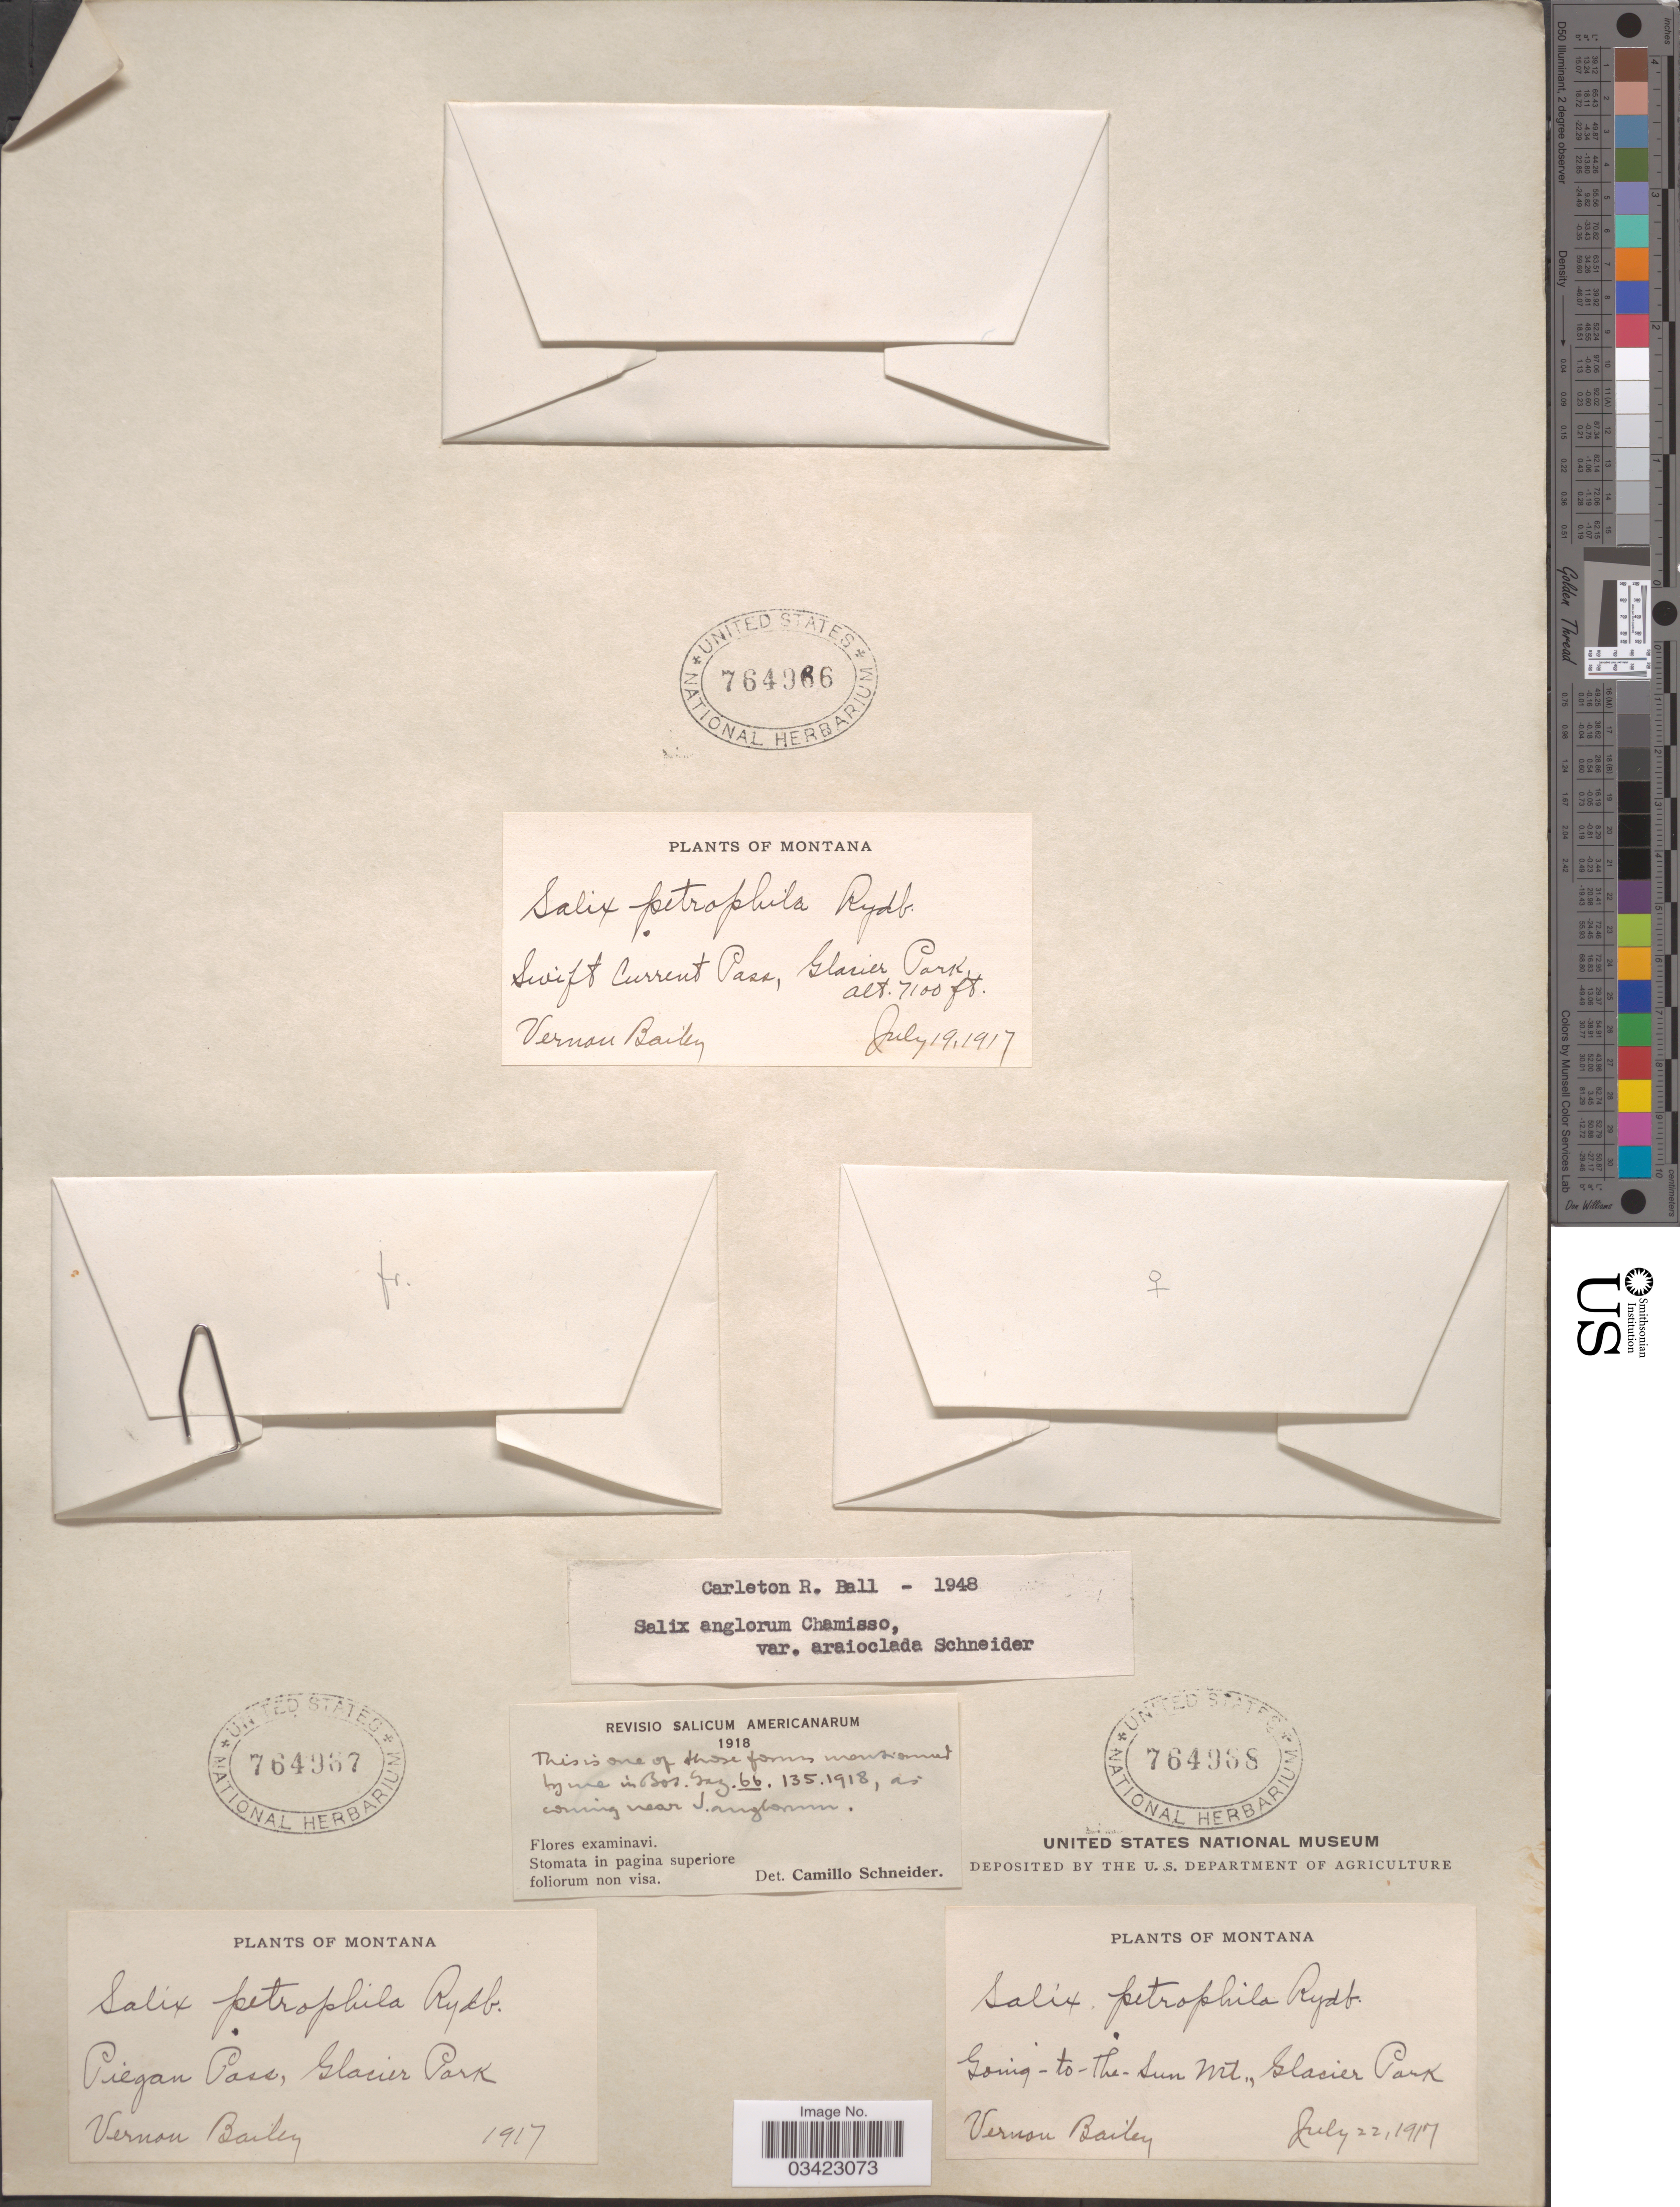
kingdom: Plantae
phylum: Tracheophyta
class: Magnoliopsida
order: Malpighiales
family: Salicaceae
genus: Salix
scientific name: Salix anglorum var. araioclada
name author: C.K. Schneid.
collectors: V. O. Bailey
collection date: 1917-07-22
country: United States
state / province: Montana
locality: Going-to-the Sun Mt., Glacier Park.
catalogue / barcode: US 764968-3